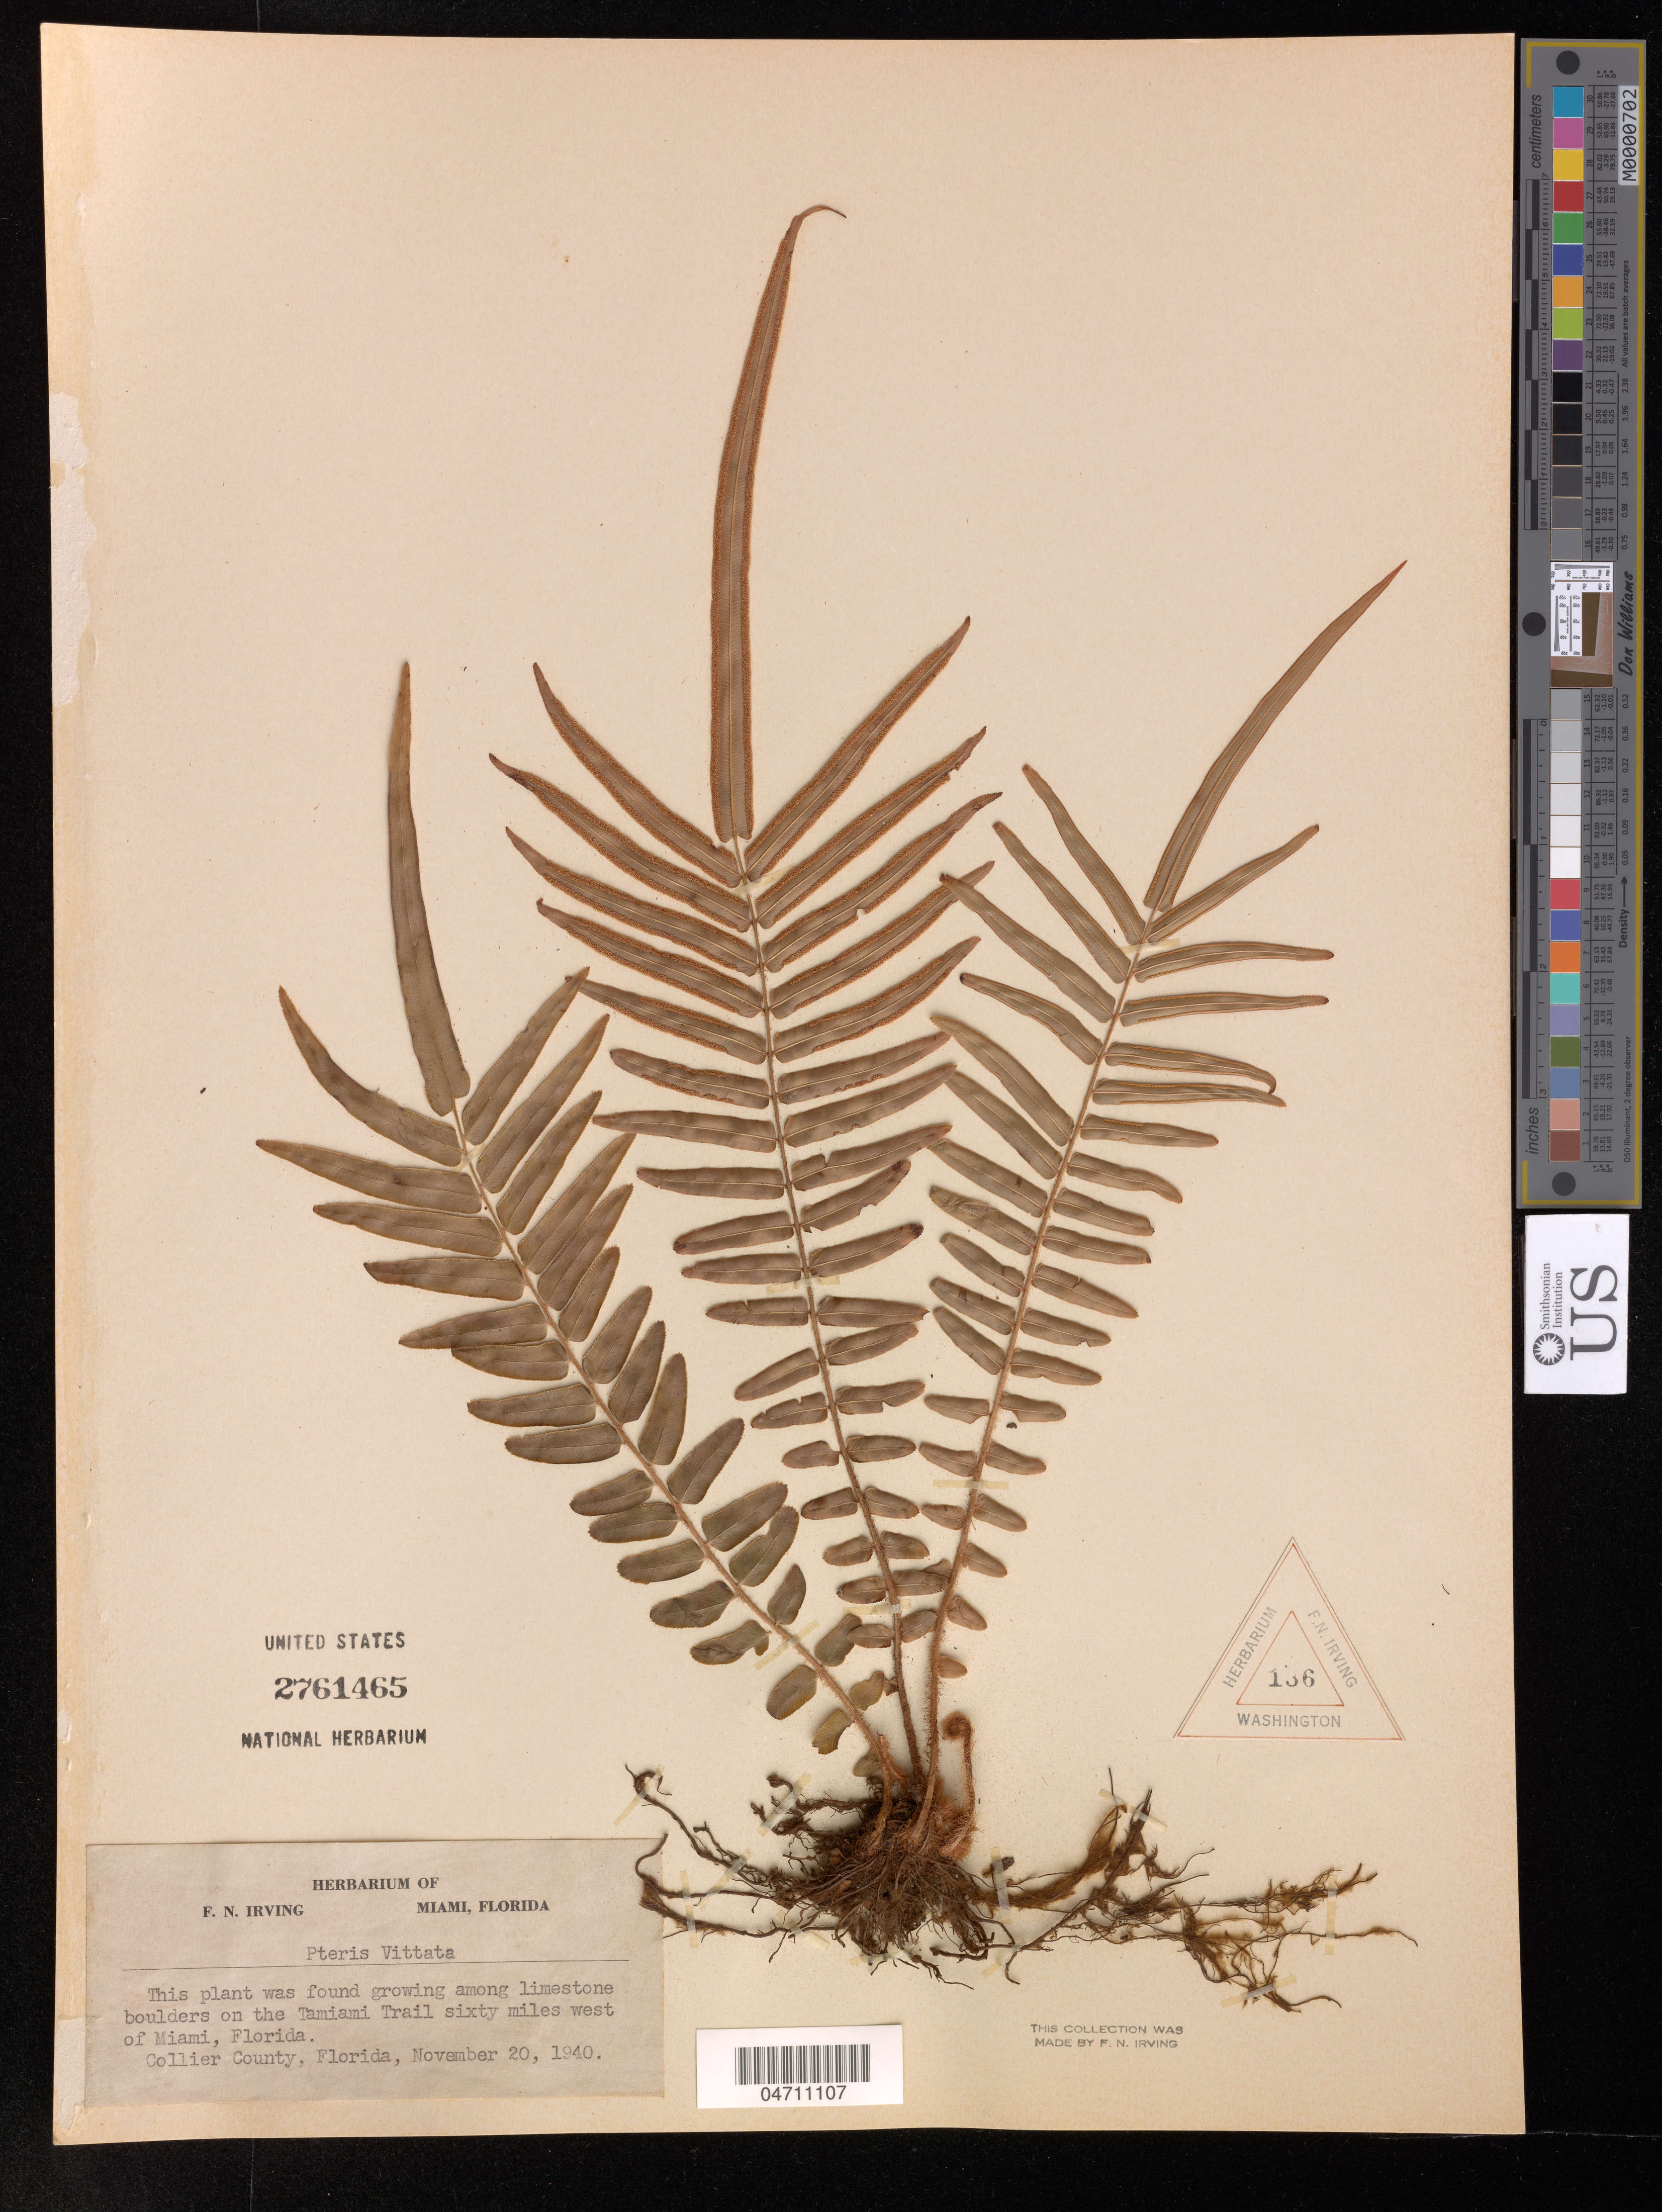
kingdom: Plantae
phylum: Tracheophyta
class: Polypodiopsida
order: Polypodiales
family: Pteridaceae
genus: Pteris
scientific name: Pteris vittata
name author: L.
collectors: F. Irving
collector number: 136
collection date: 1940-11-20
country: United States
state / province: Florida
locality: Tamiami Trail sixty miles west of Miami. Collier County.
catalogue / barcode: US 2761465